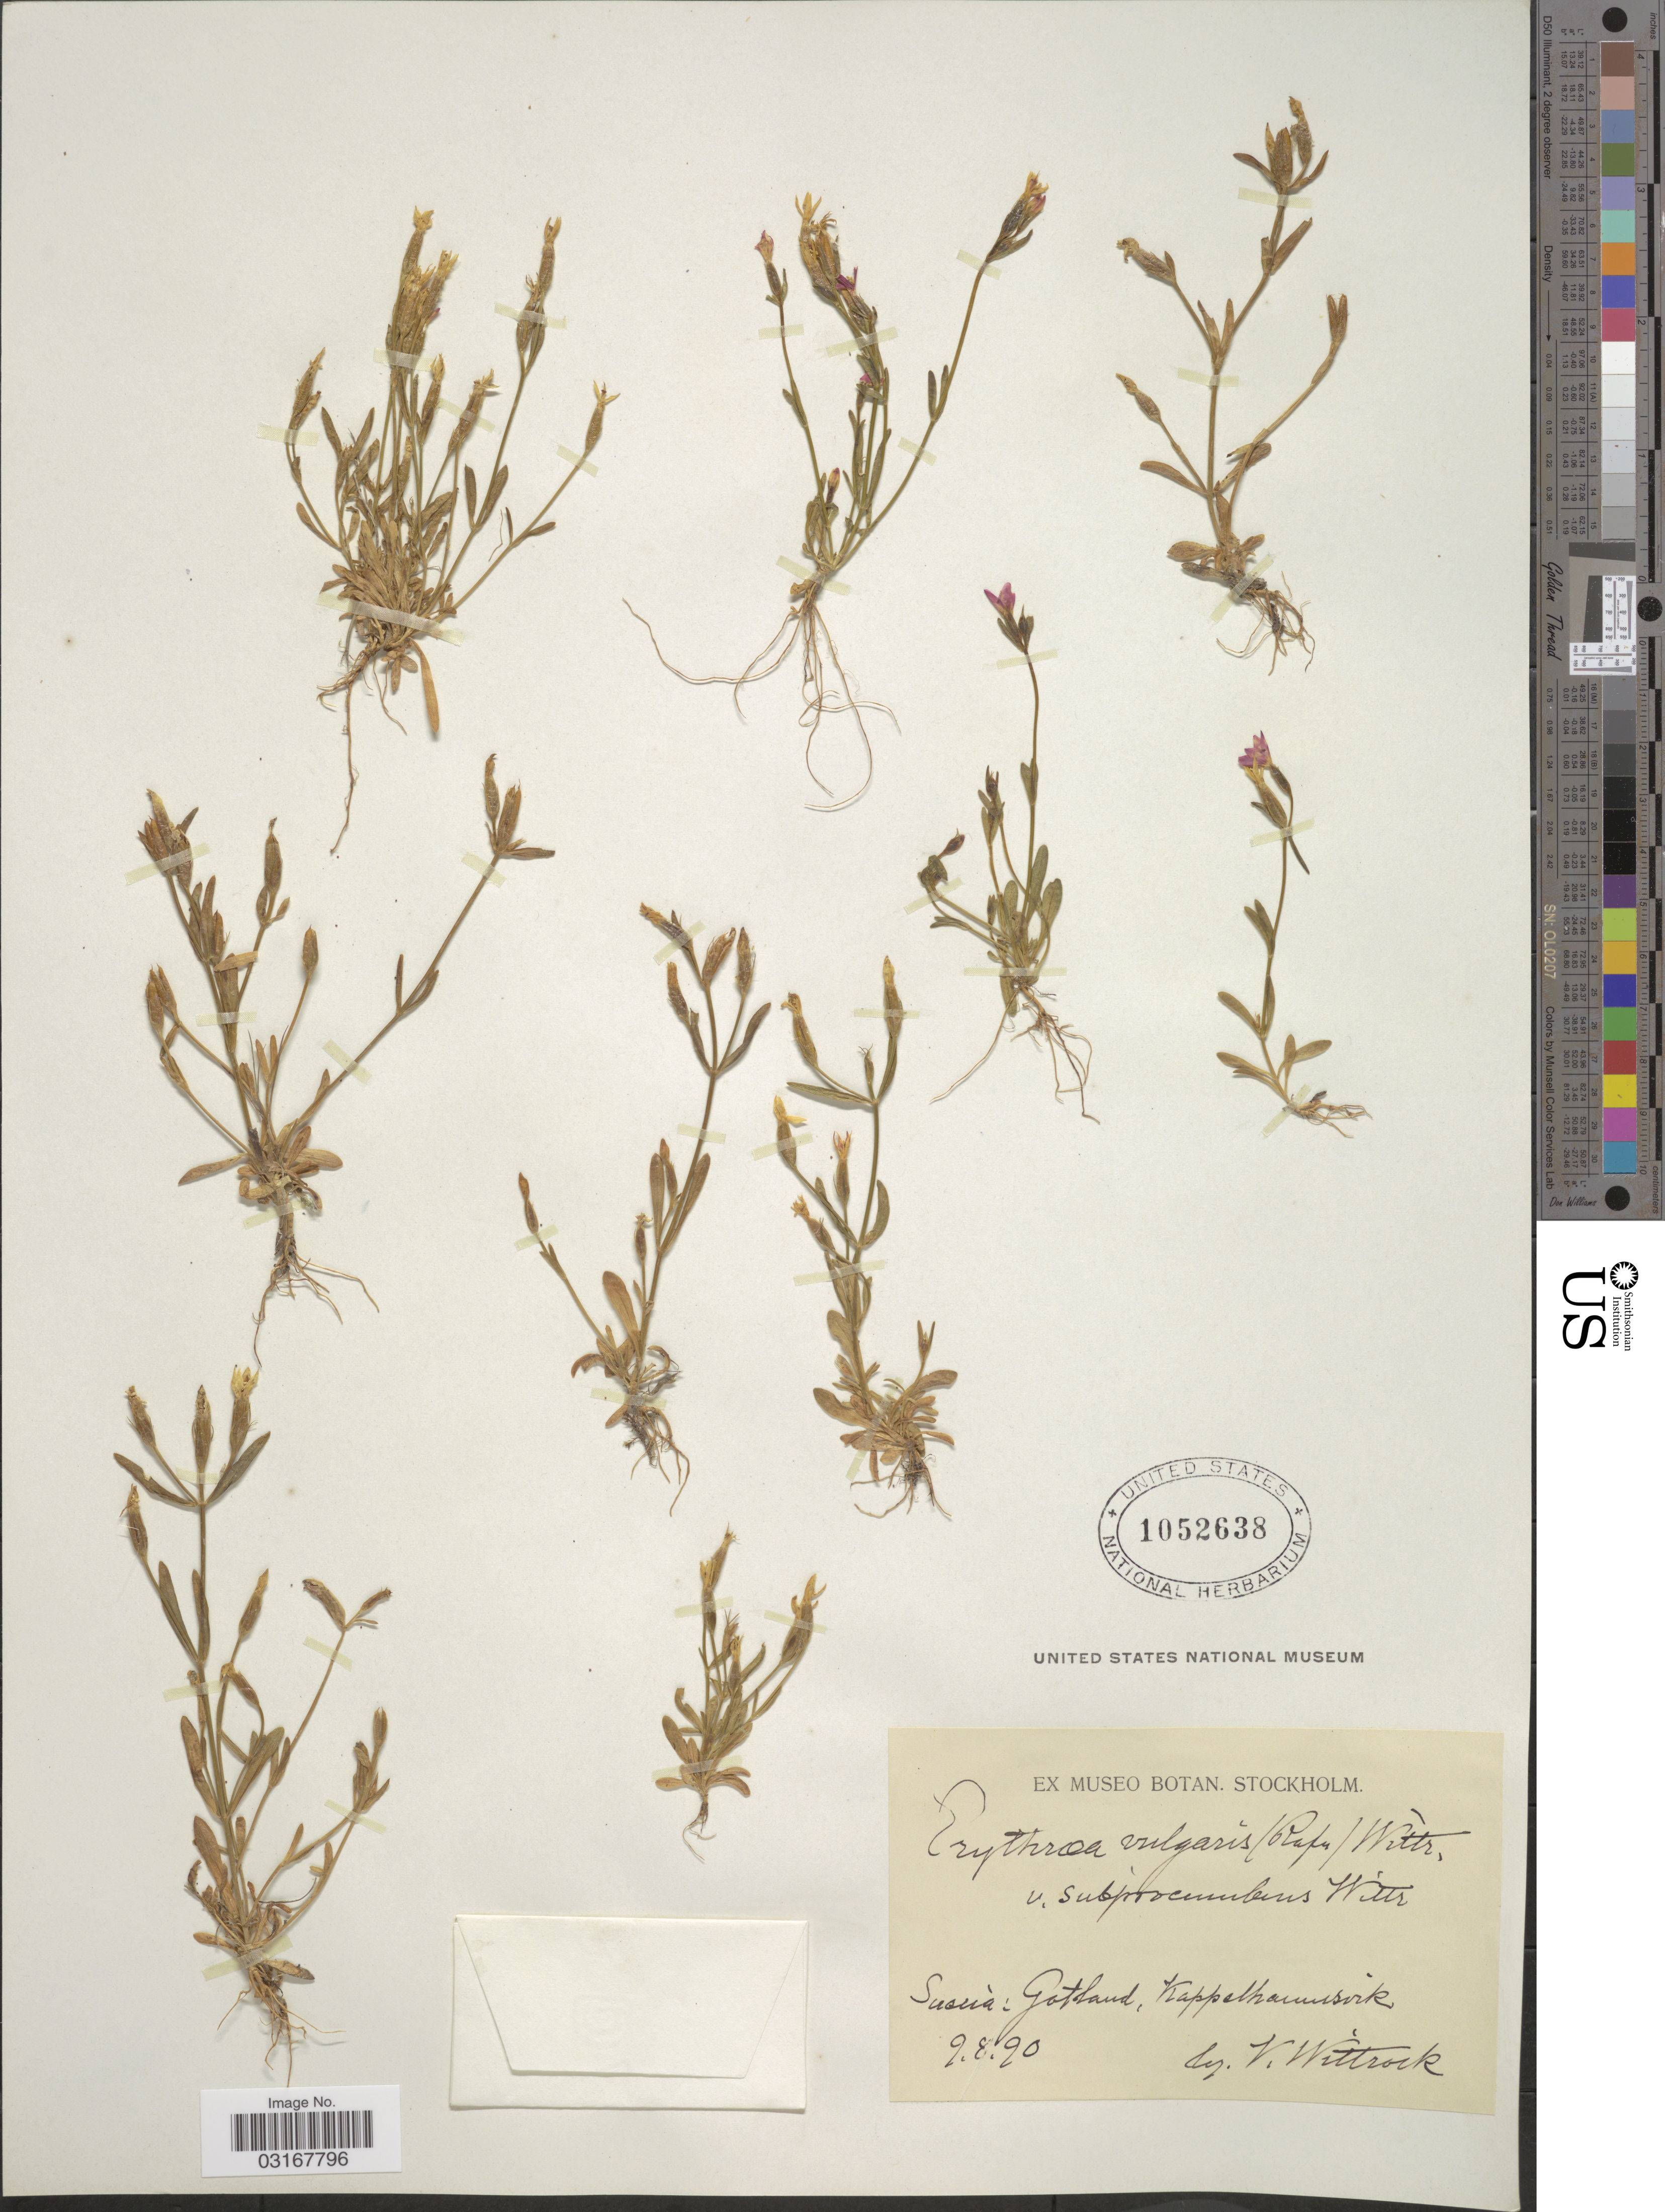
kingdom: Plantae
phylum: Tracheophyta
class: Magnoliopsida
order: Gentianales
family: Gentianaceae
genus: Centaurium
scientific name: Centaurium vulgaris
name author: Godr.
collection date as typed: Transcribed d/m/y: 9/8/90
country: Sweden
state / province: Gotland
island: Gotland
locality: Suecia: Gotland, Kappelshamnsvik.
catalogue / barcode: US 1052638